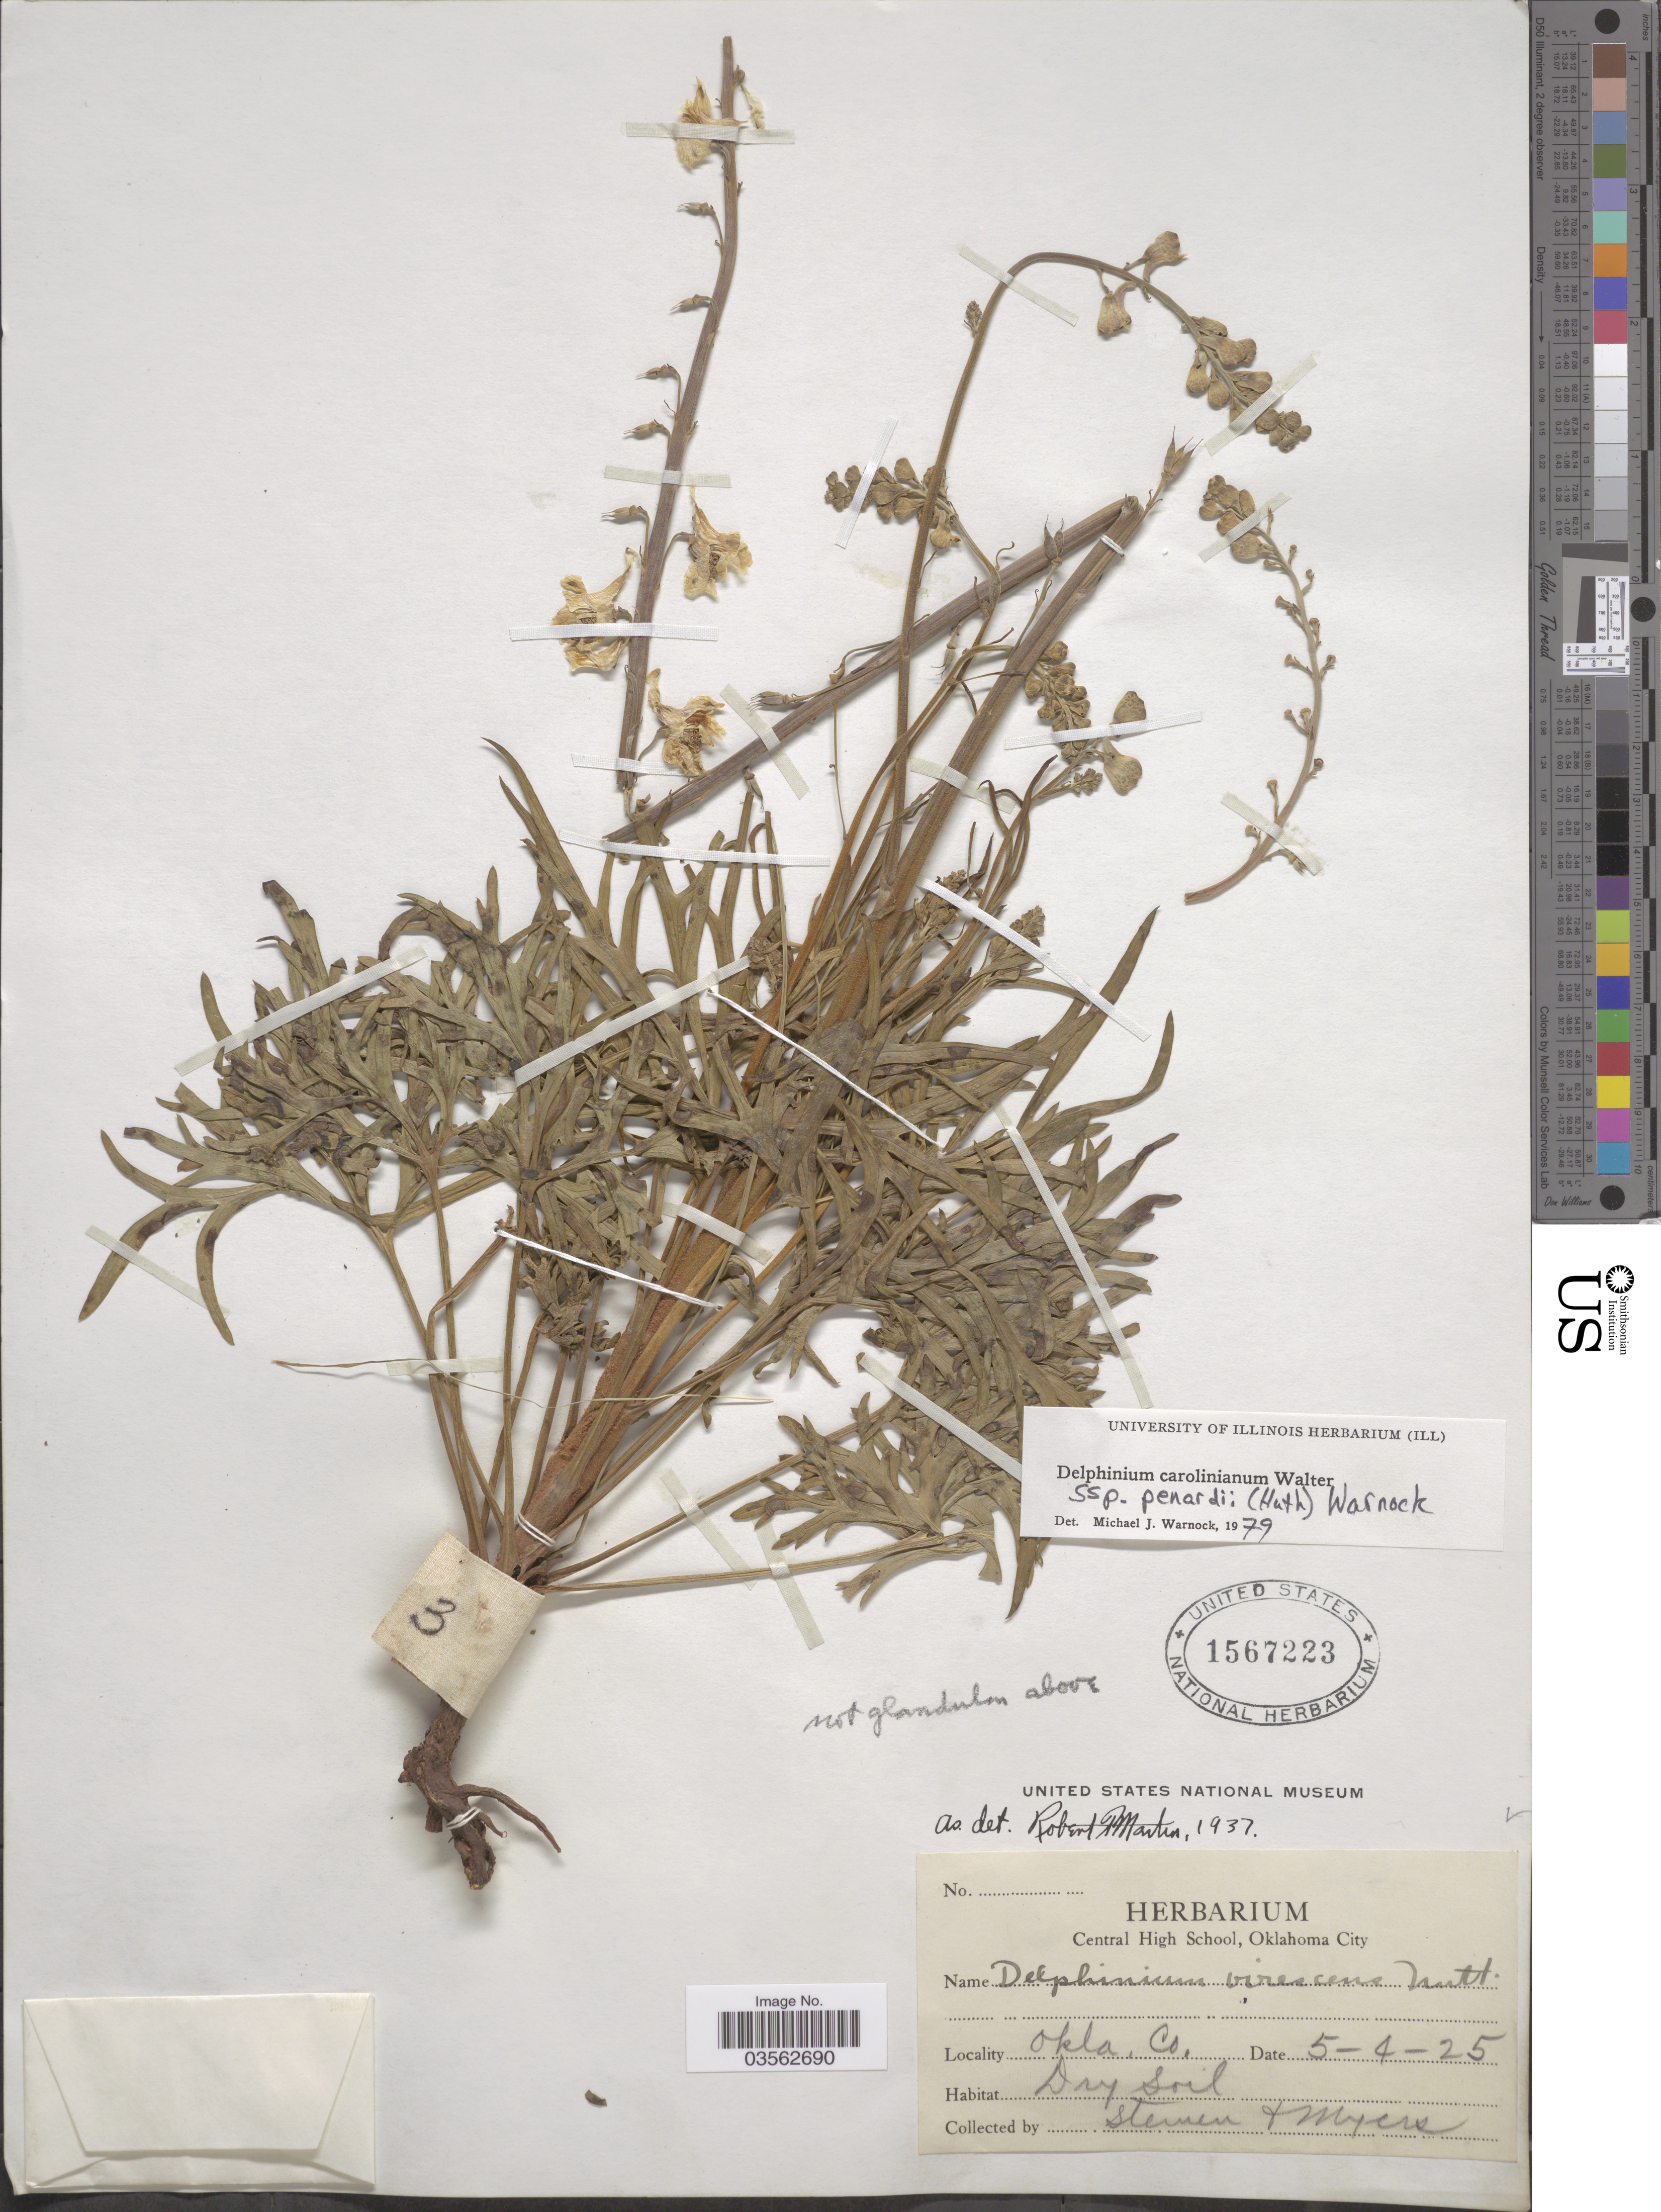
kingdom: Plantae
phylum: Tracheophyta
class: Magnoliopsida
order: Ranunculales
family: Ranunculaceae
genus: Delphinium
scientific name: Delphinium carolinianum subsp. penardii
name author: (Huth) M.J. Warnock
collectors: Steinen & Myers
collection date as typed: Transcribed d/m/y: 4/5/25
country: United States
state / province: Oklahoma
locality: Okla. Co.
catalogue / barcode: US 1567223